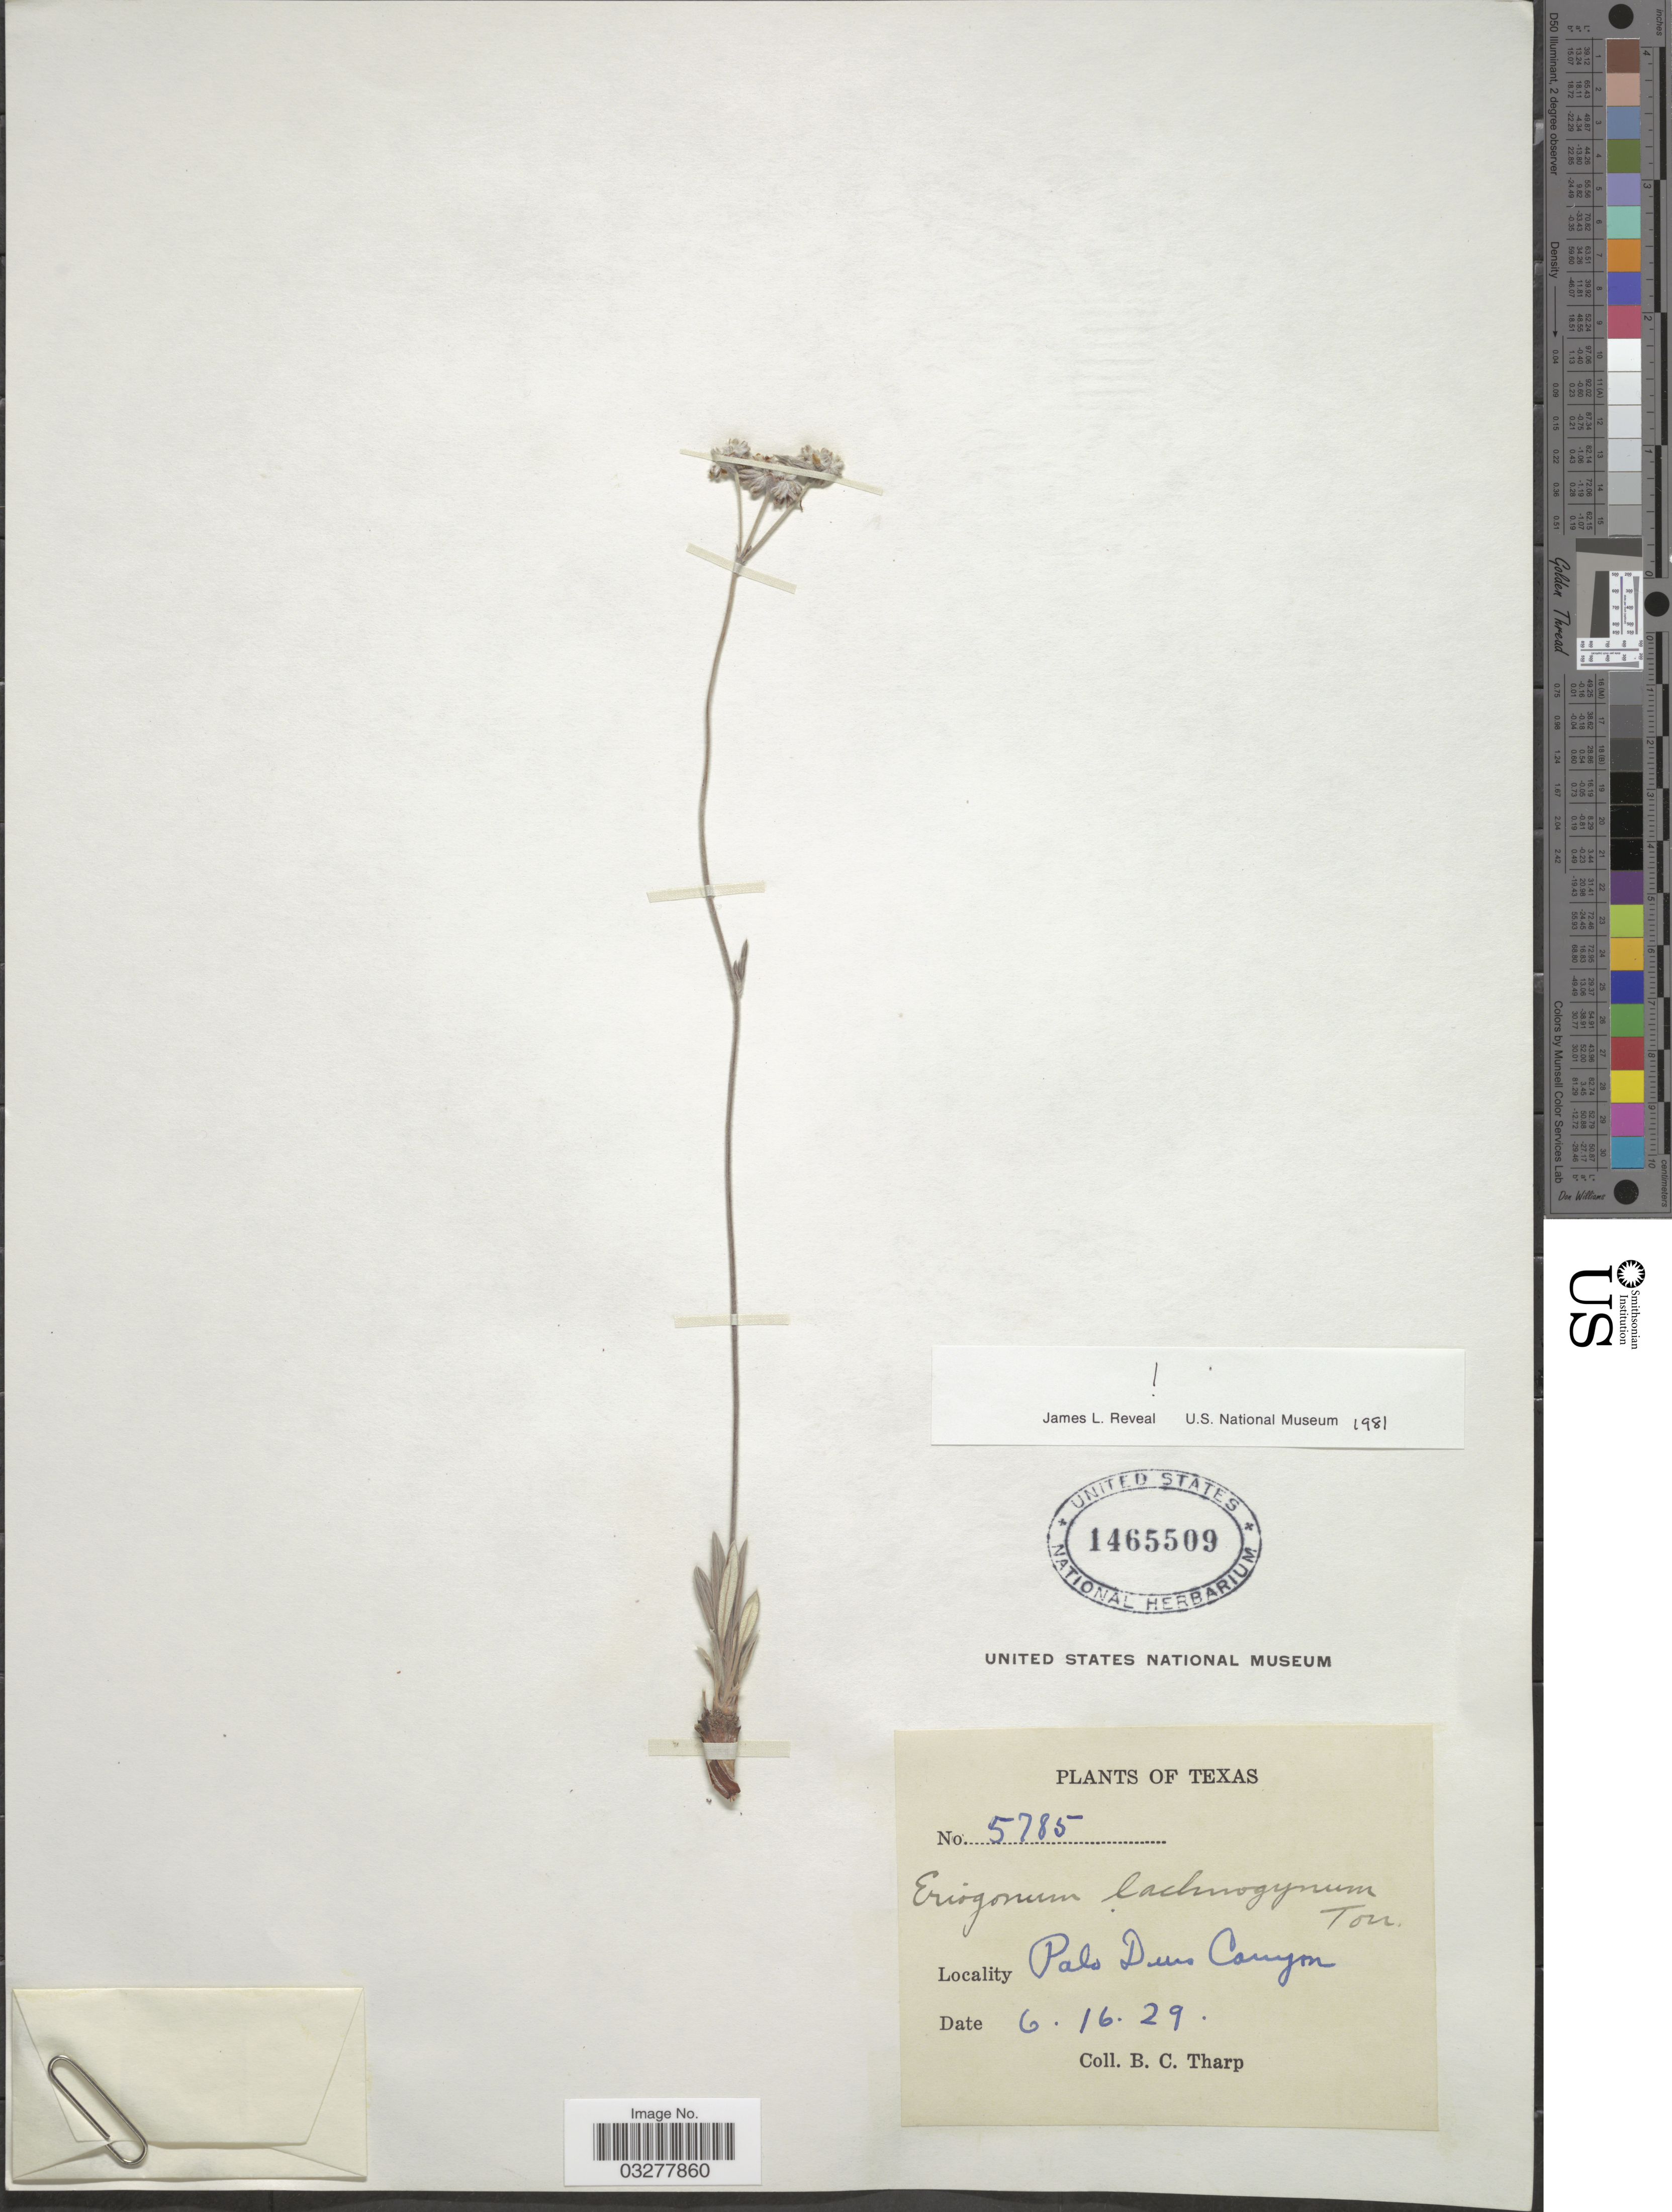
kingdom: Plantae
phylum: Tracheophyta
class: Magnoliopsida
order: Caryophyllales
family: Polygonaceae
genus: Eriogonum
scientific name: Eriogonum lachnogynum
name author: Torr. ex Benth.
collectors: B. C. Tharp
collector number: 5785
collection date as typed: Transcribed d/m/y: 16/6/29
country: United States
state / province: Texas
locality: Palo Duro Canyon.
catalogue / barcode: US 1465509